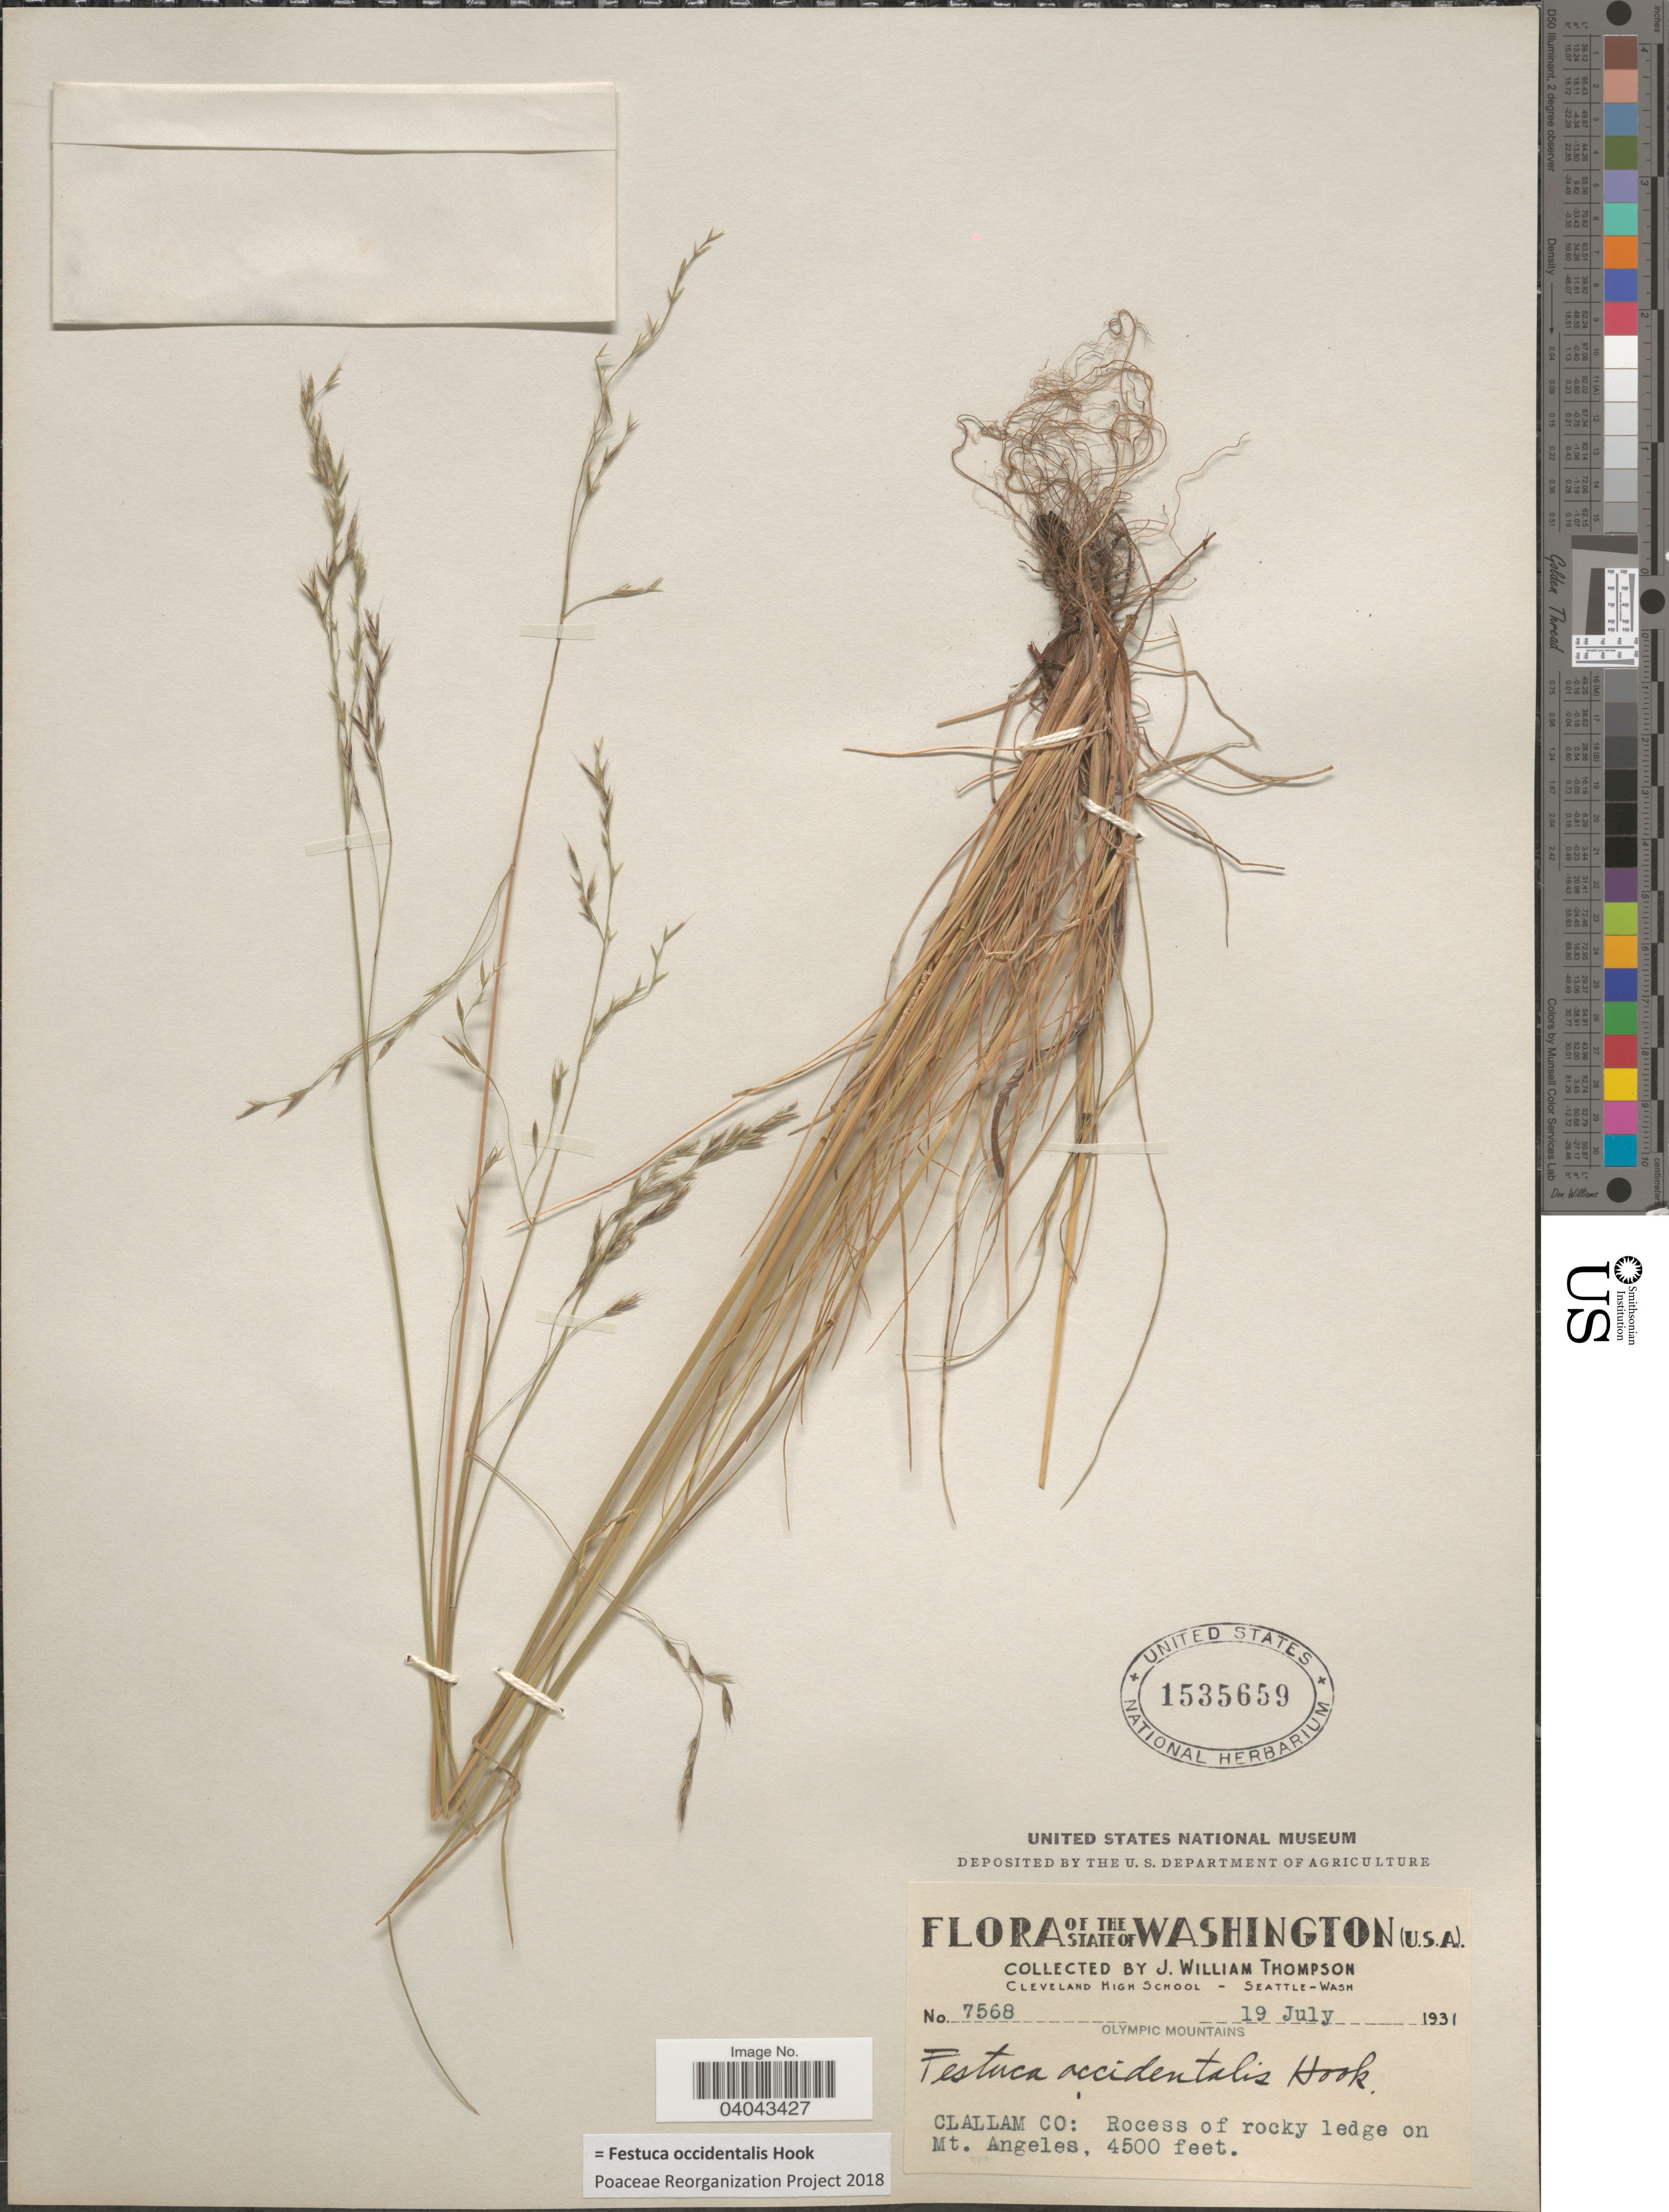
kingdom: Plantae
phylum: Tracheophyta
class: Liliopsida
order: Poales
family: Poaceae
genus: Festuca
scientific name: Festuca occidentalis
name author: Hook.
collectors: J. W. Thompson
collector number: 7568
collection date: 1931-07-19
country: United States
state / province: Washington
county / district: Clallam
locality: Clallam Co: Rocess of rocky ledge on Mt. Angeles.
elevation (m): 1372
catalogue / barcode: US 1535659